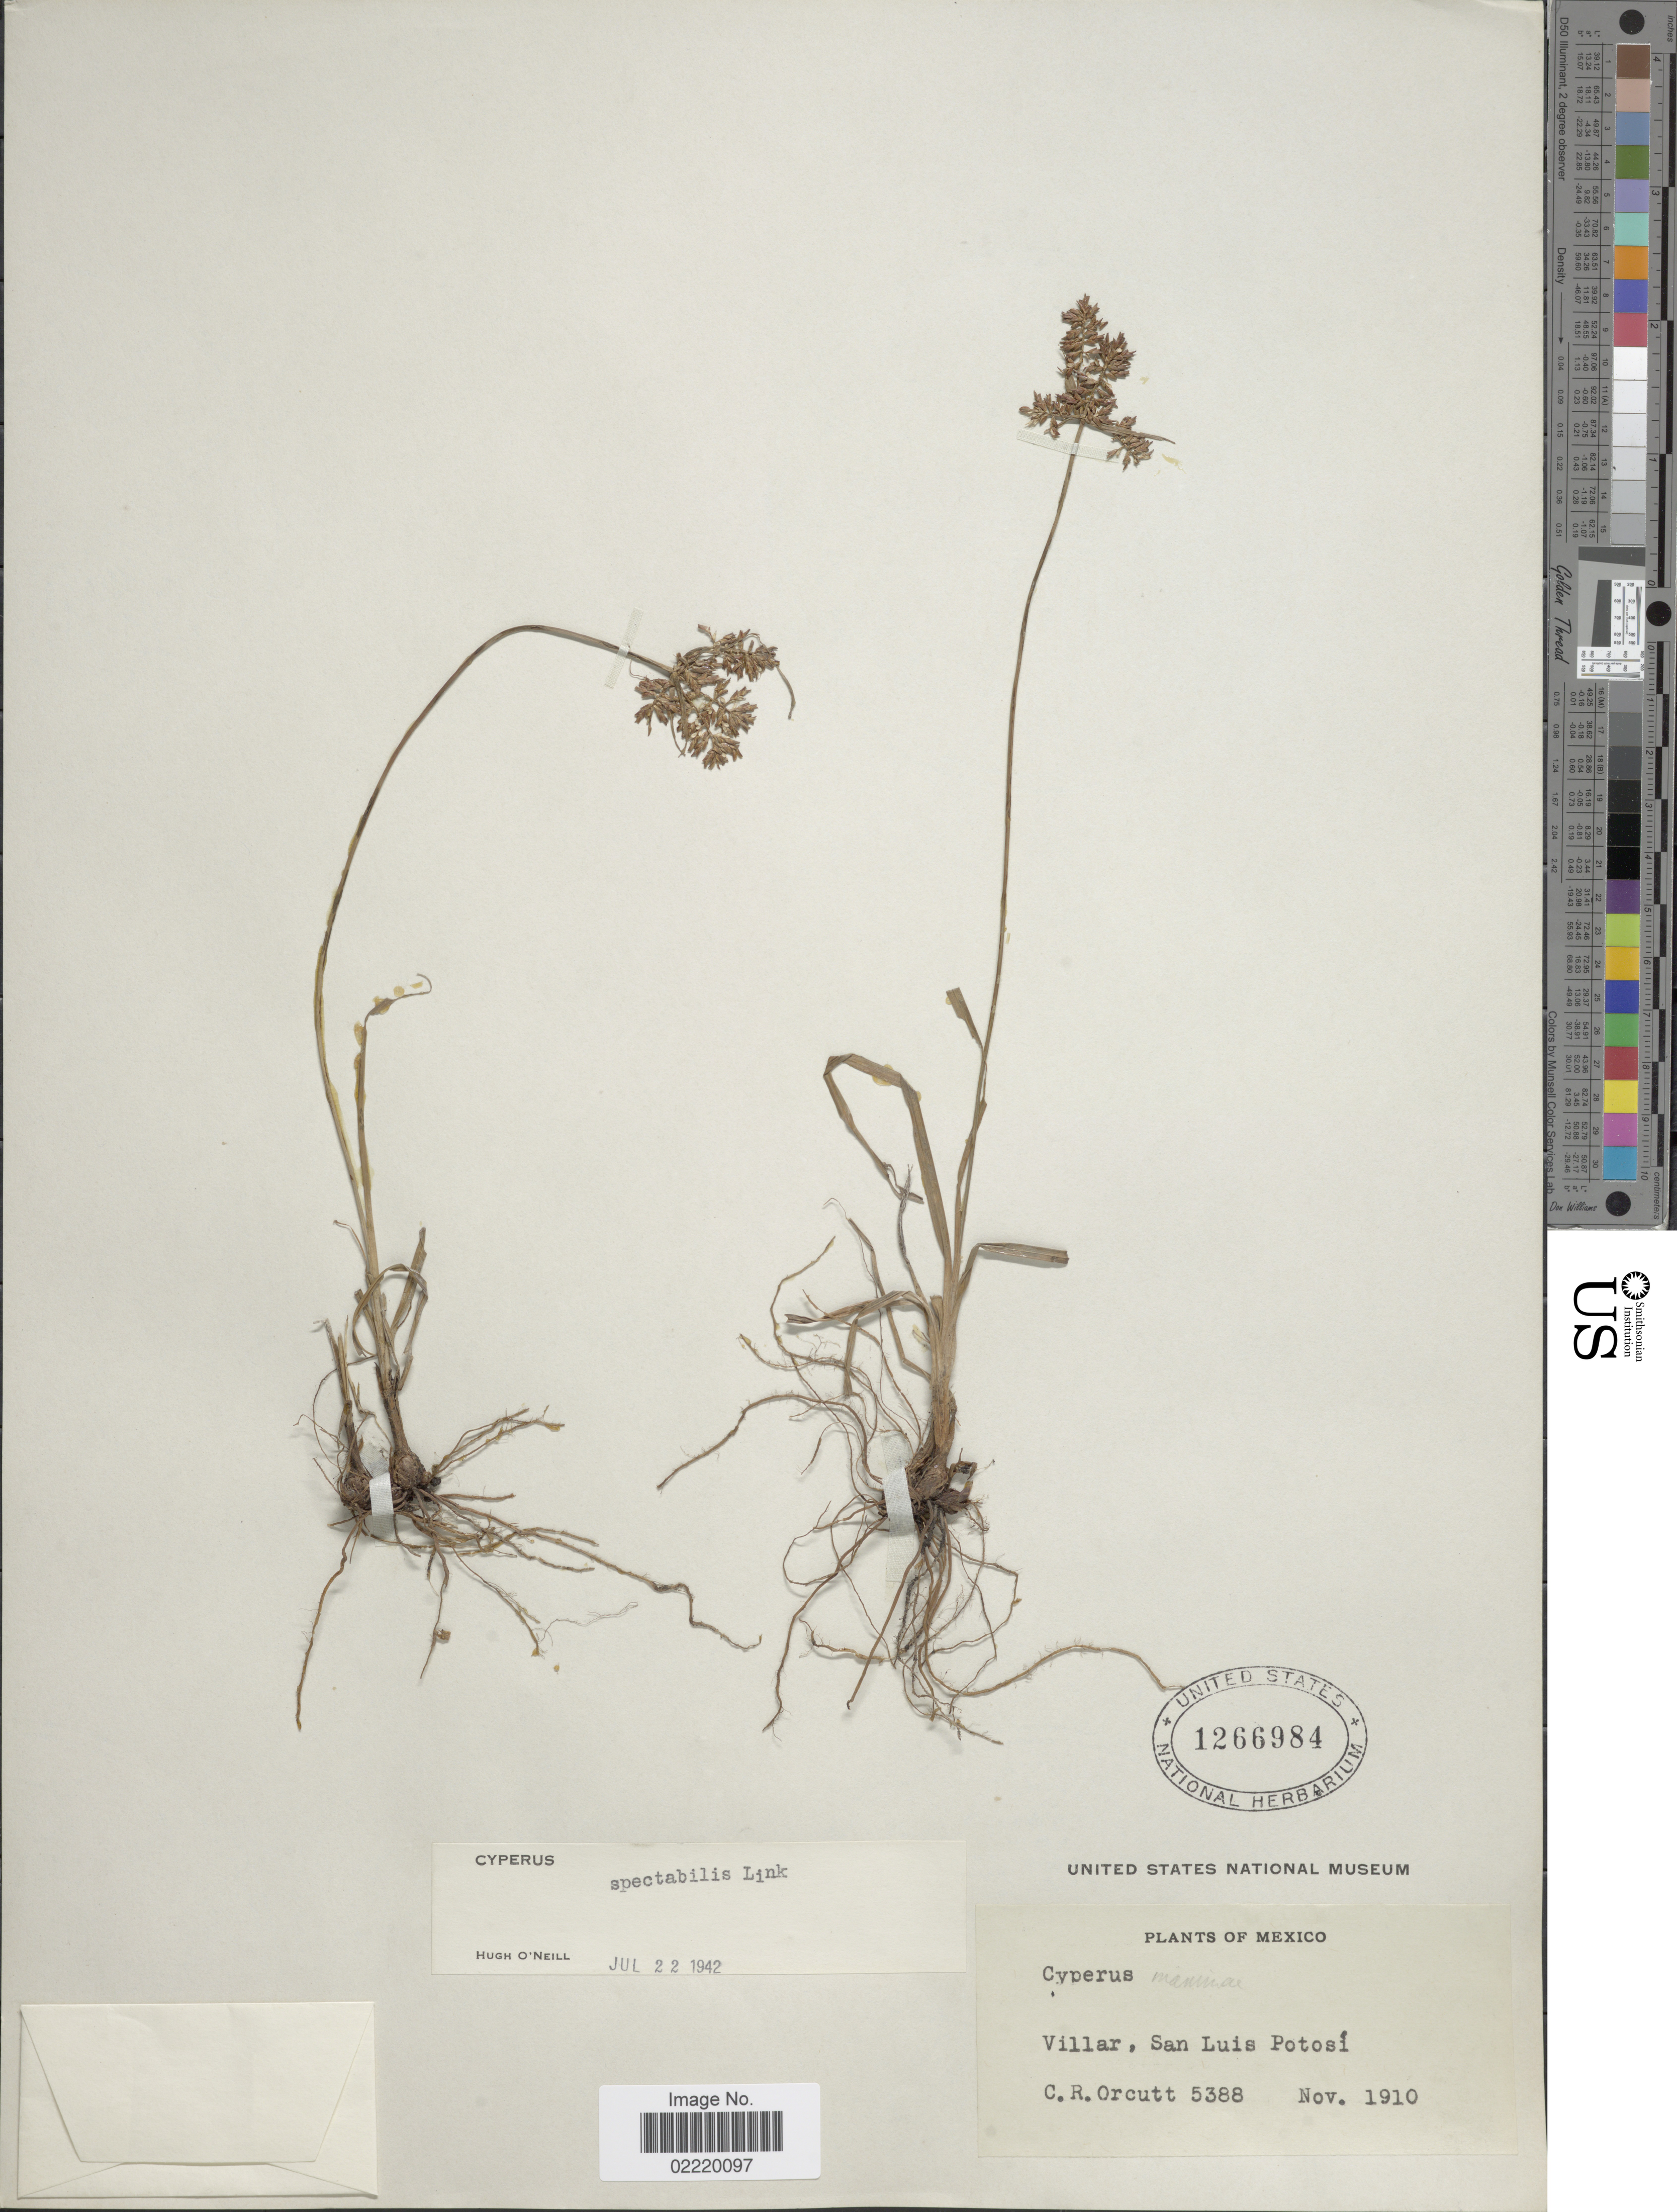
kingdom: Plantae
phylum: Tracheophyta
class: Liliopsida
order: Poales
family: Cyperaceae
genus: Cyperus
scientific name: Cyperus spectabilis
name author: Link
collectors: C. R. Orcutt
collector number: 5388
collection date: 1910-11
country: Mexico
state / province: San Luis Potosí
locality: Villar.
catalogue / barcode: US 1266984